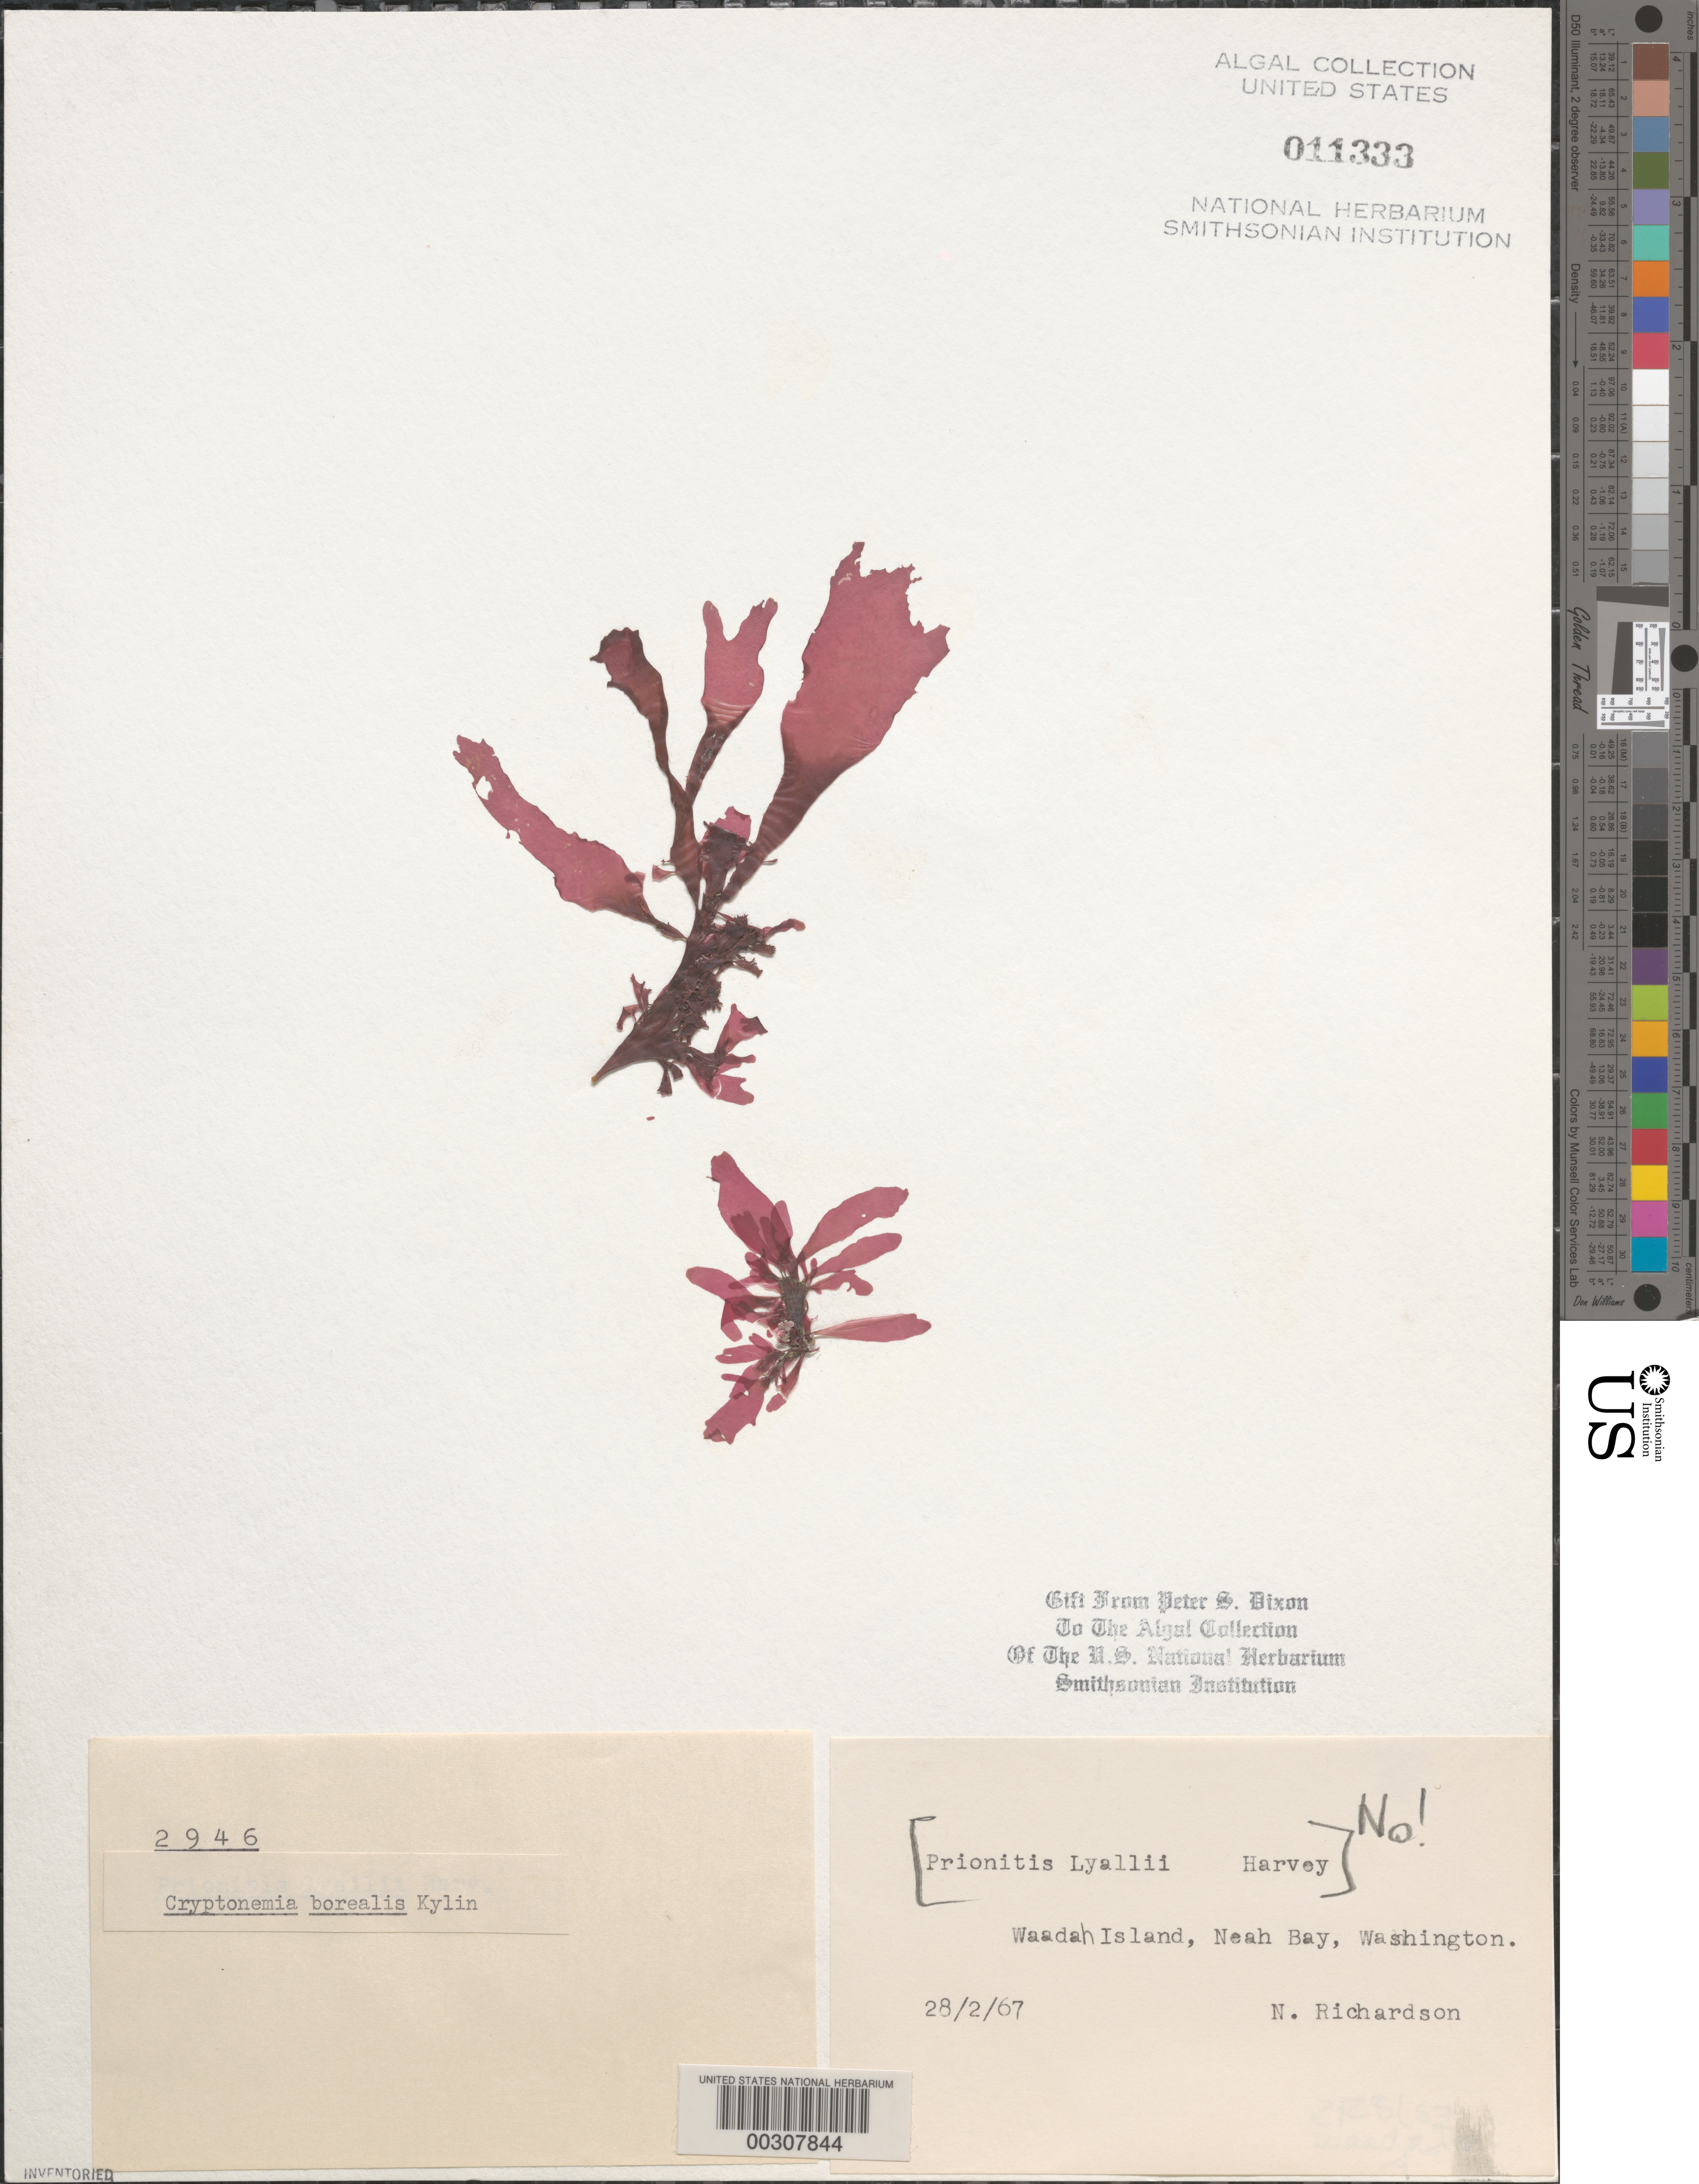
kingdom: Plantae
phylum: Rhodophyta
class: Florideophyceae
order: Halymeniales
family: Halymeniaceae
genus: Cryptonemia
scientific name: Cryptonemia borealis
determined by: Dixon, P. S.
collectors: N. Richardson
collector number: PSD 2946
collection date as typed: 28 Feb 1967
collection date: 1967-02-28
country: United States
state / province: Washington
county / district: Clallam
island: Waadah Island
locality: Neah Bay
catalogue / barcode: US 11333